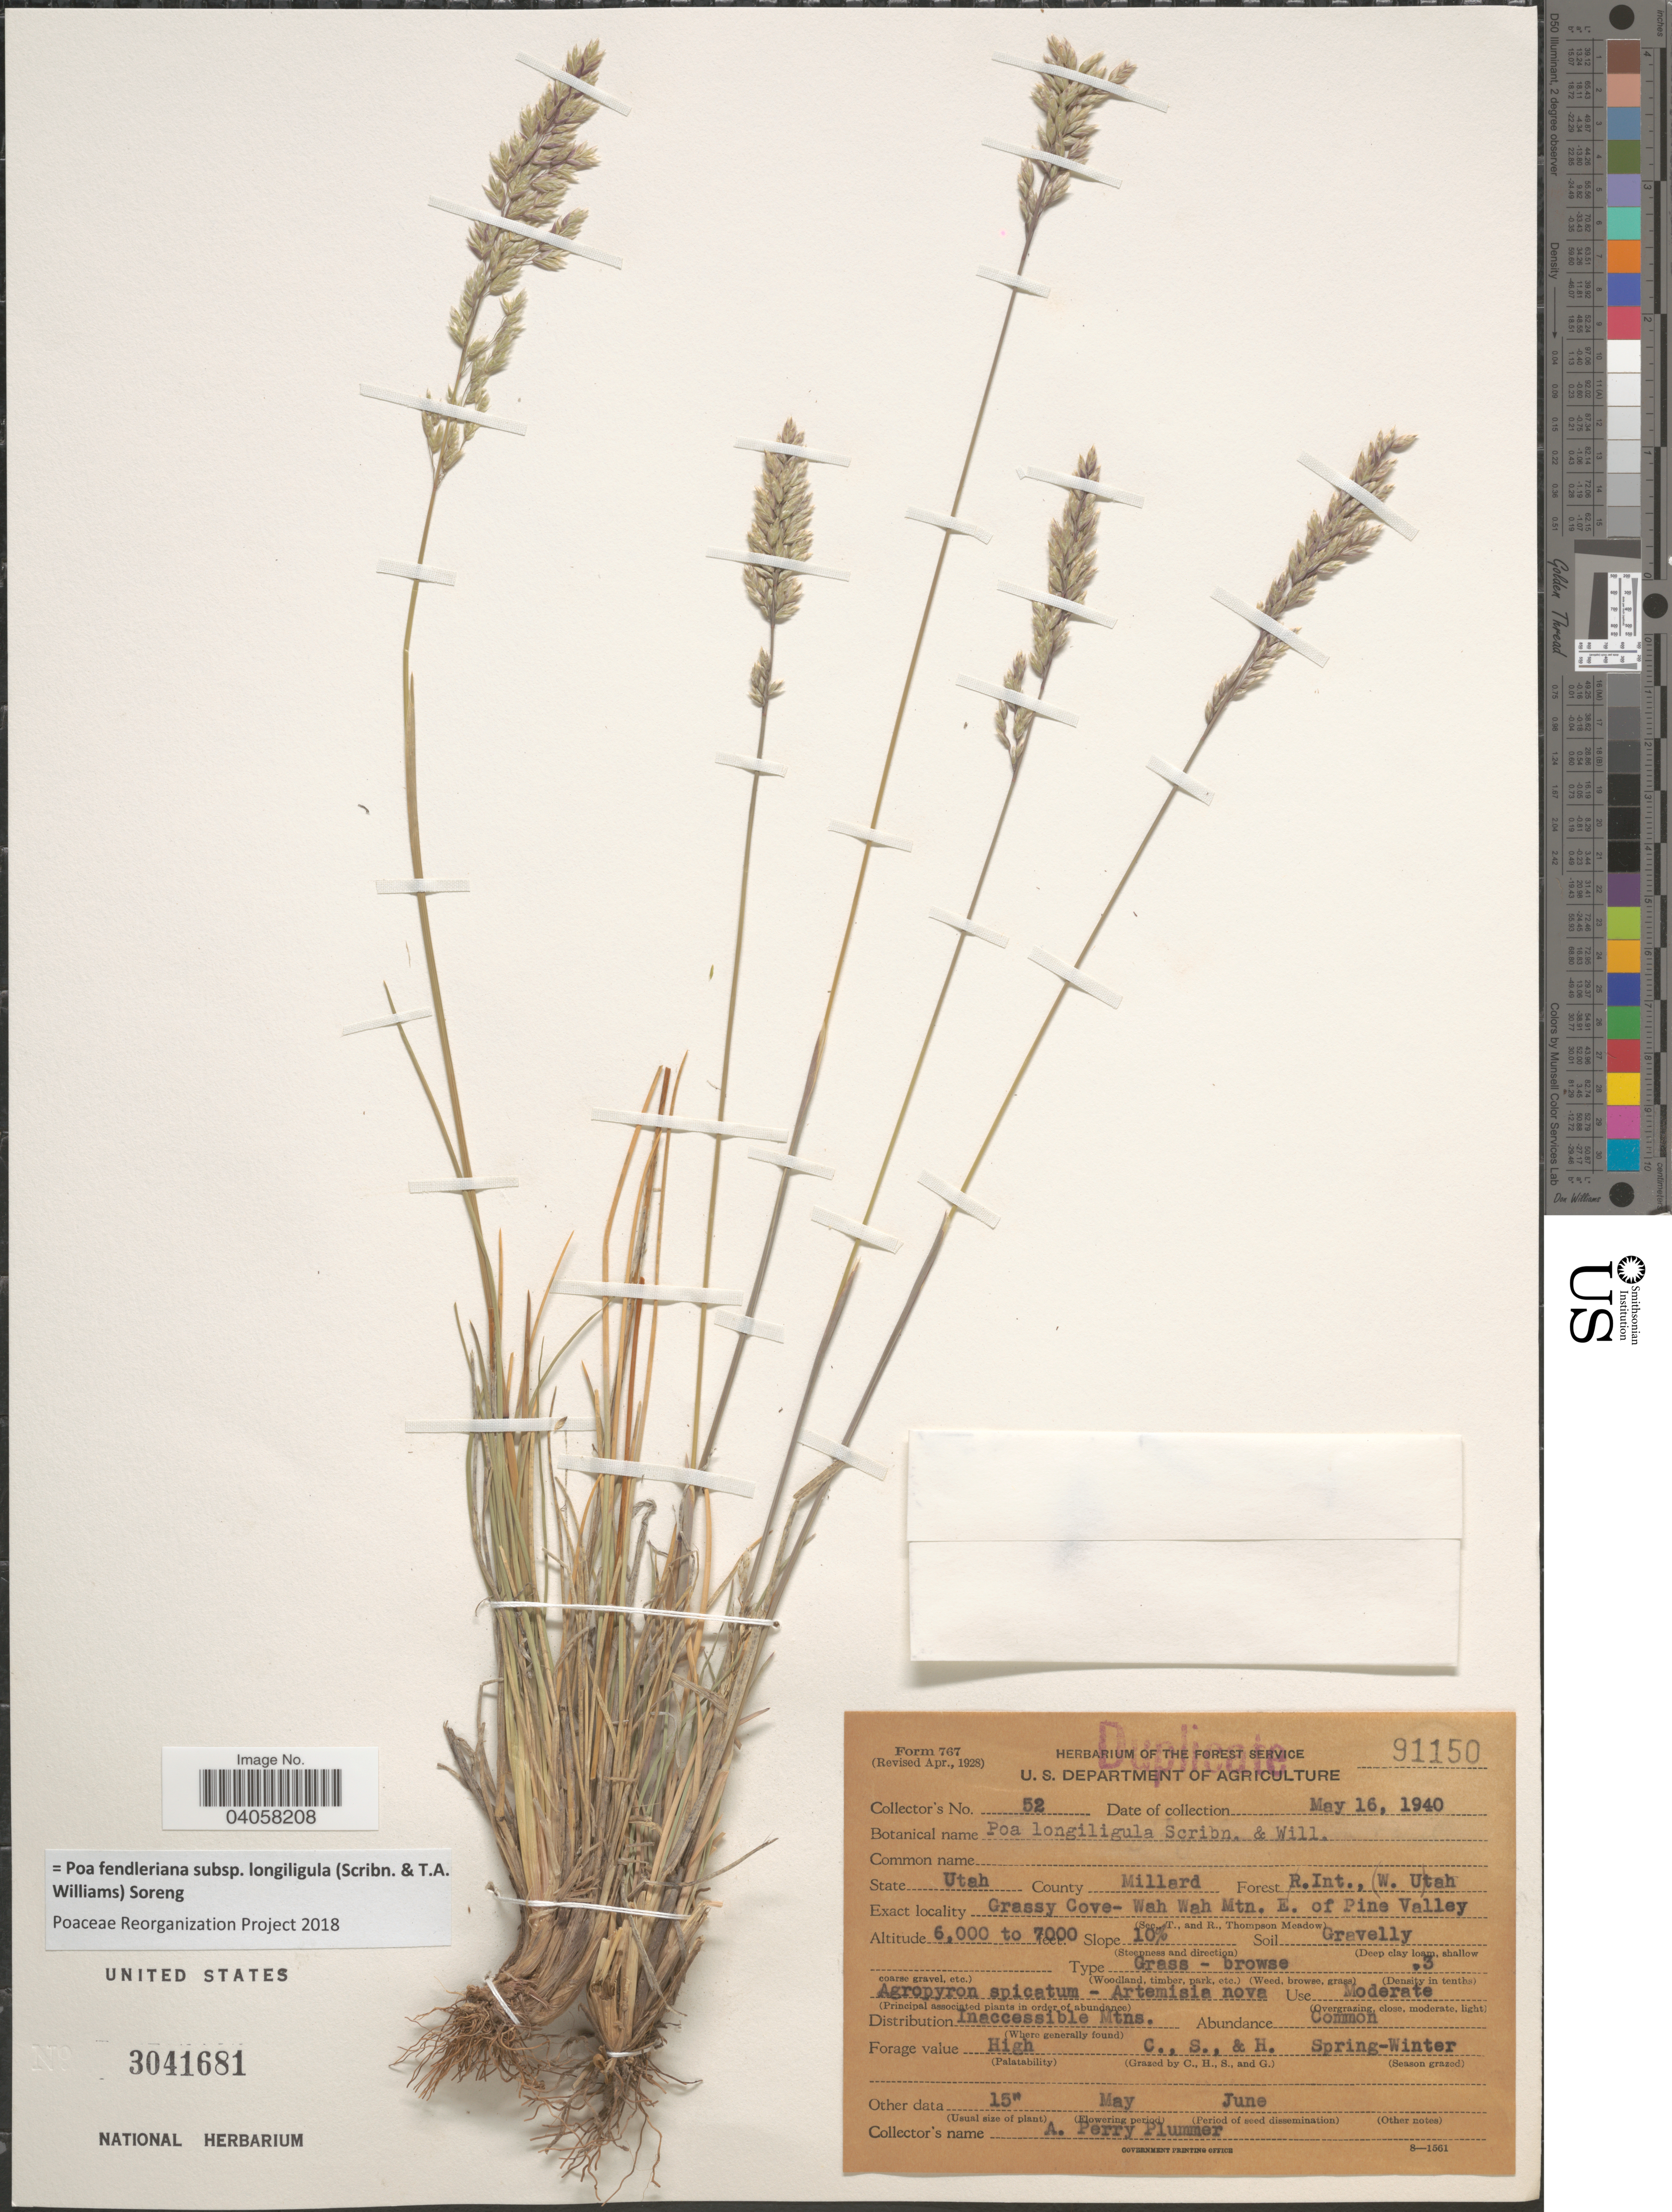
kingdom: Plantae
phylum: Tracheophyta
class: Liliopsida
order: Poales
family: Poaceae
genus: Poa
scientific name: Poa fendleriana subsp. longiligula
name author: (Scribn. & T.A. Williams) Soreng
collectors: A. Plummer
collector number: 52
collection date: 1940-05-16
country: United States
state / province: Utah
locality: County Millard. Forest R. Int., (W. Utah). Grassy Cove - Wah Wah Mtn. E. of Pine Valley. Slope 10%.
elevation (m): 1829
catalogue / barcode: US 3041681